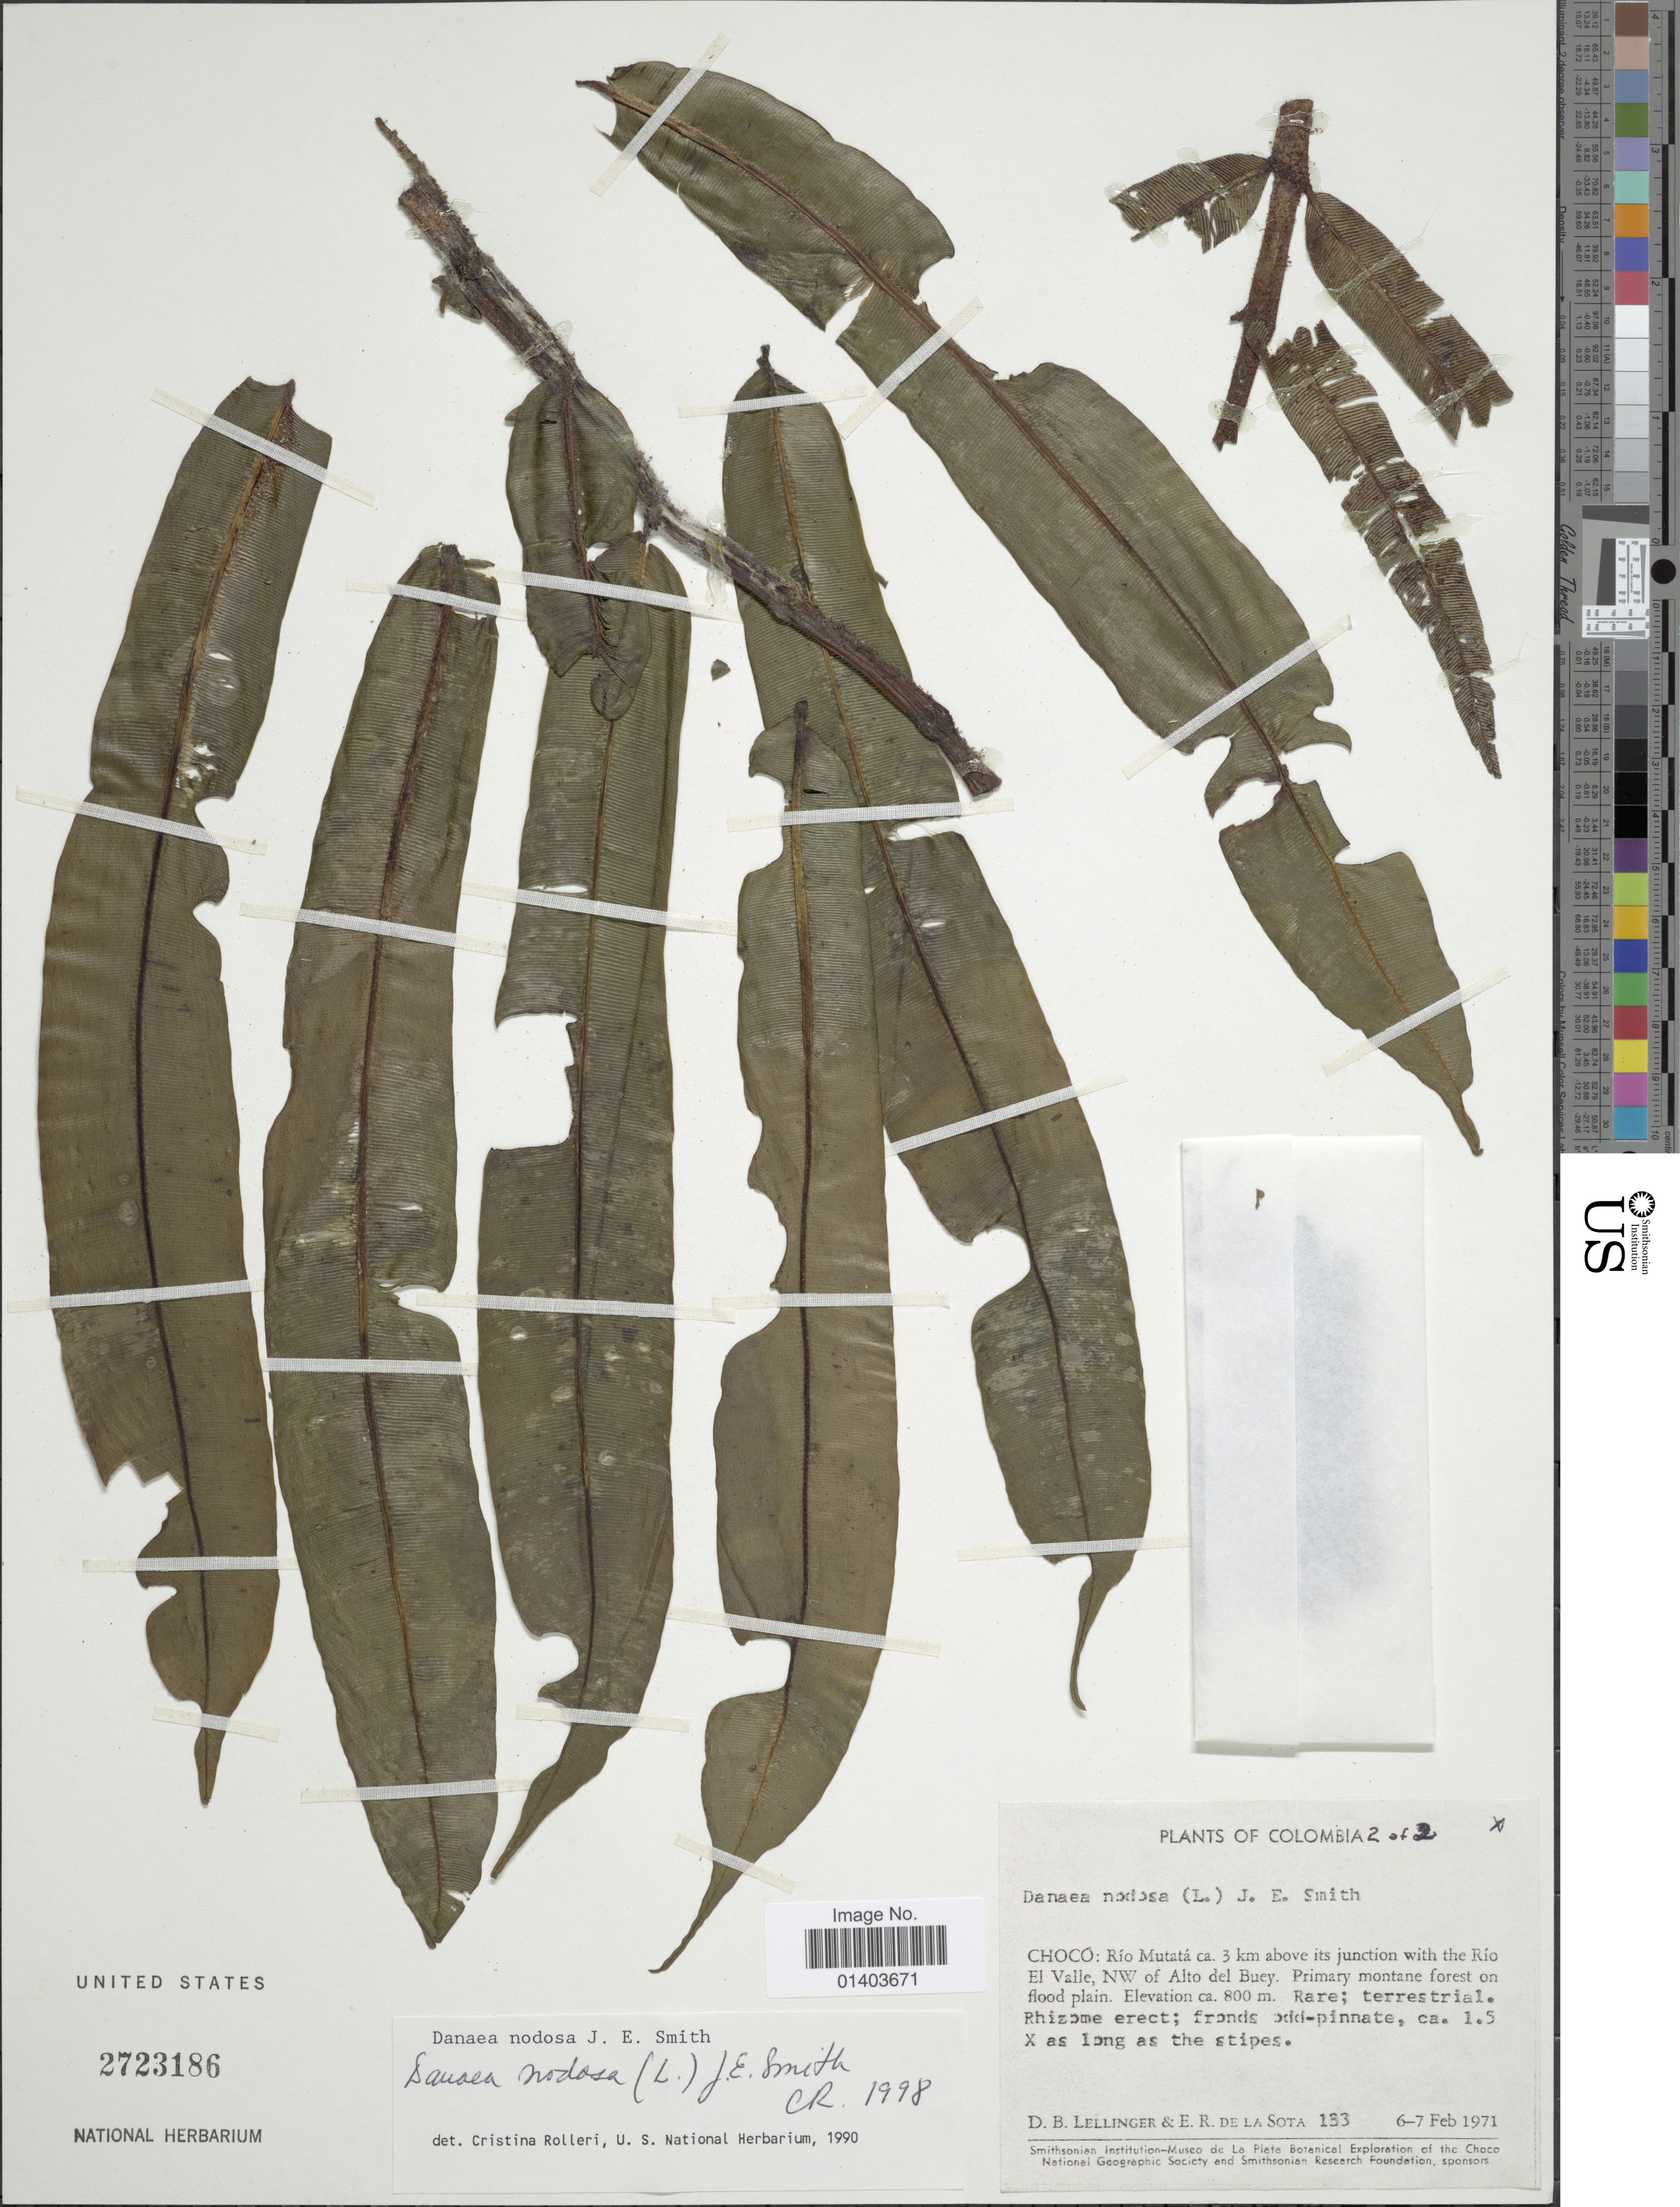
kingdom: Plantae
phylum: Tracheophyta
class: Polypodiopsida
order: Marattiales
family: Marattiaceae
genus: Danaea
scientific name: Danaea nodosa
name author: (L.) Sm.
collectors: D. B. Lellinger & E. R. de la Sota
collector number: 133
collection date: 1971-02-06/1971-02-07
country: Colombia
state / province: Chocó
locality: Rio Mutata ca. 3 km above its junction with the Rio El Valle, NW of Alto del Buey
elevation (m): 800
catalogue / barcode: US 2723186